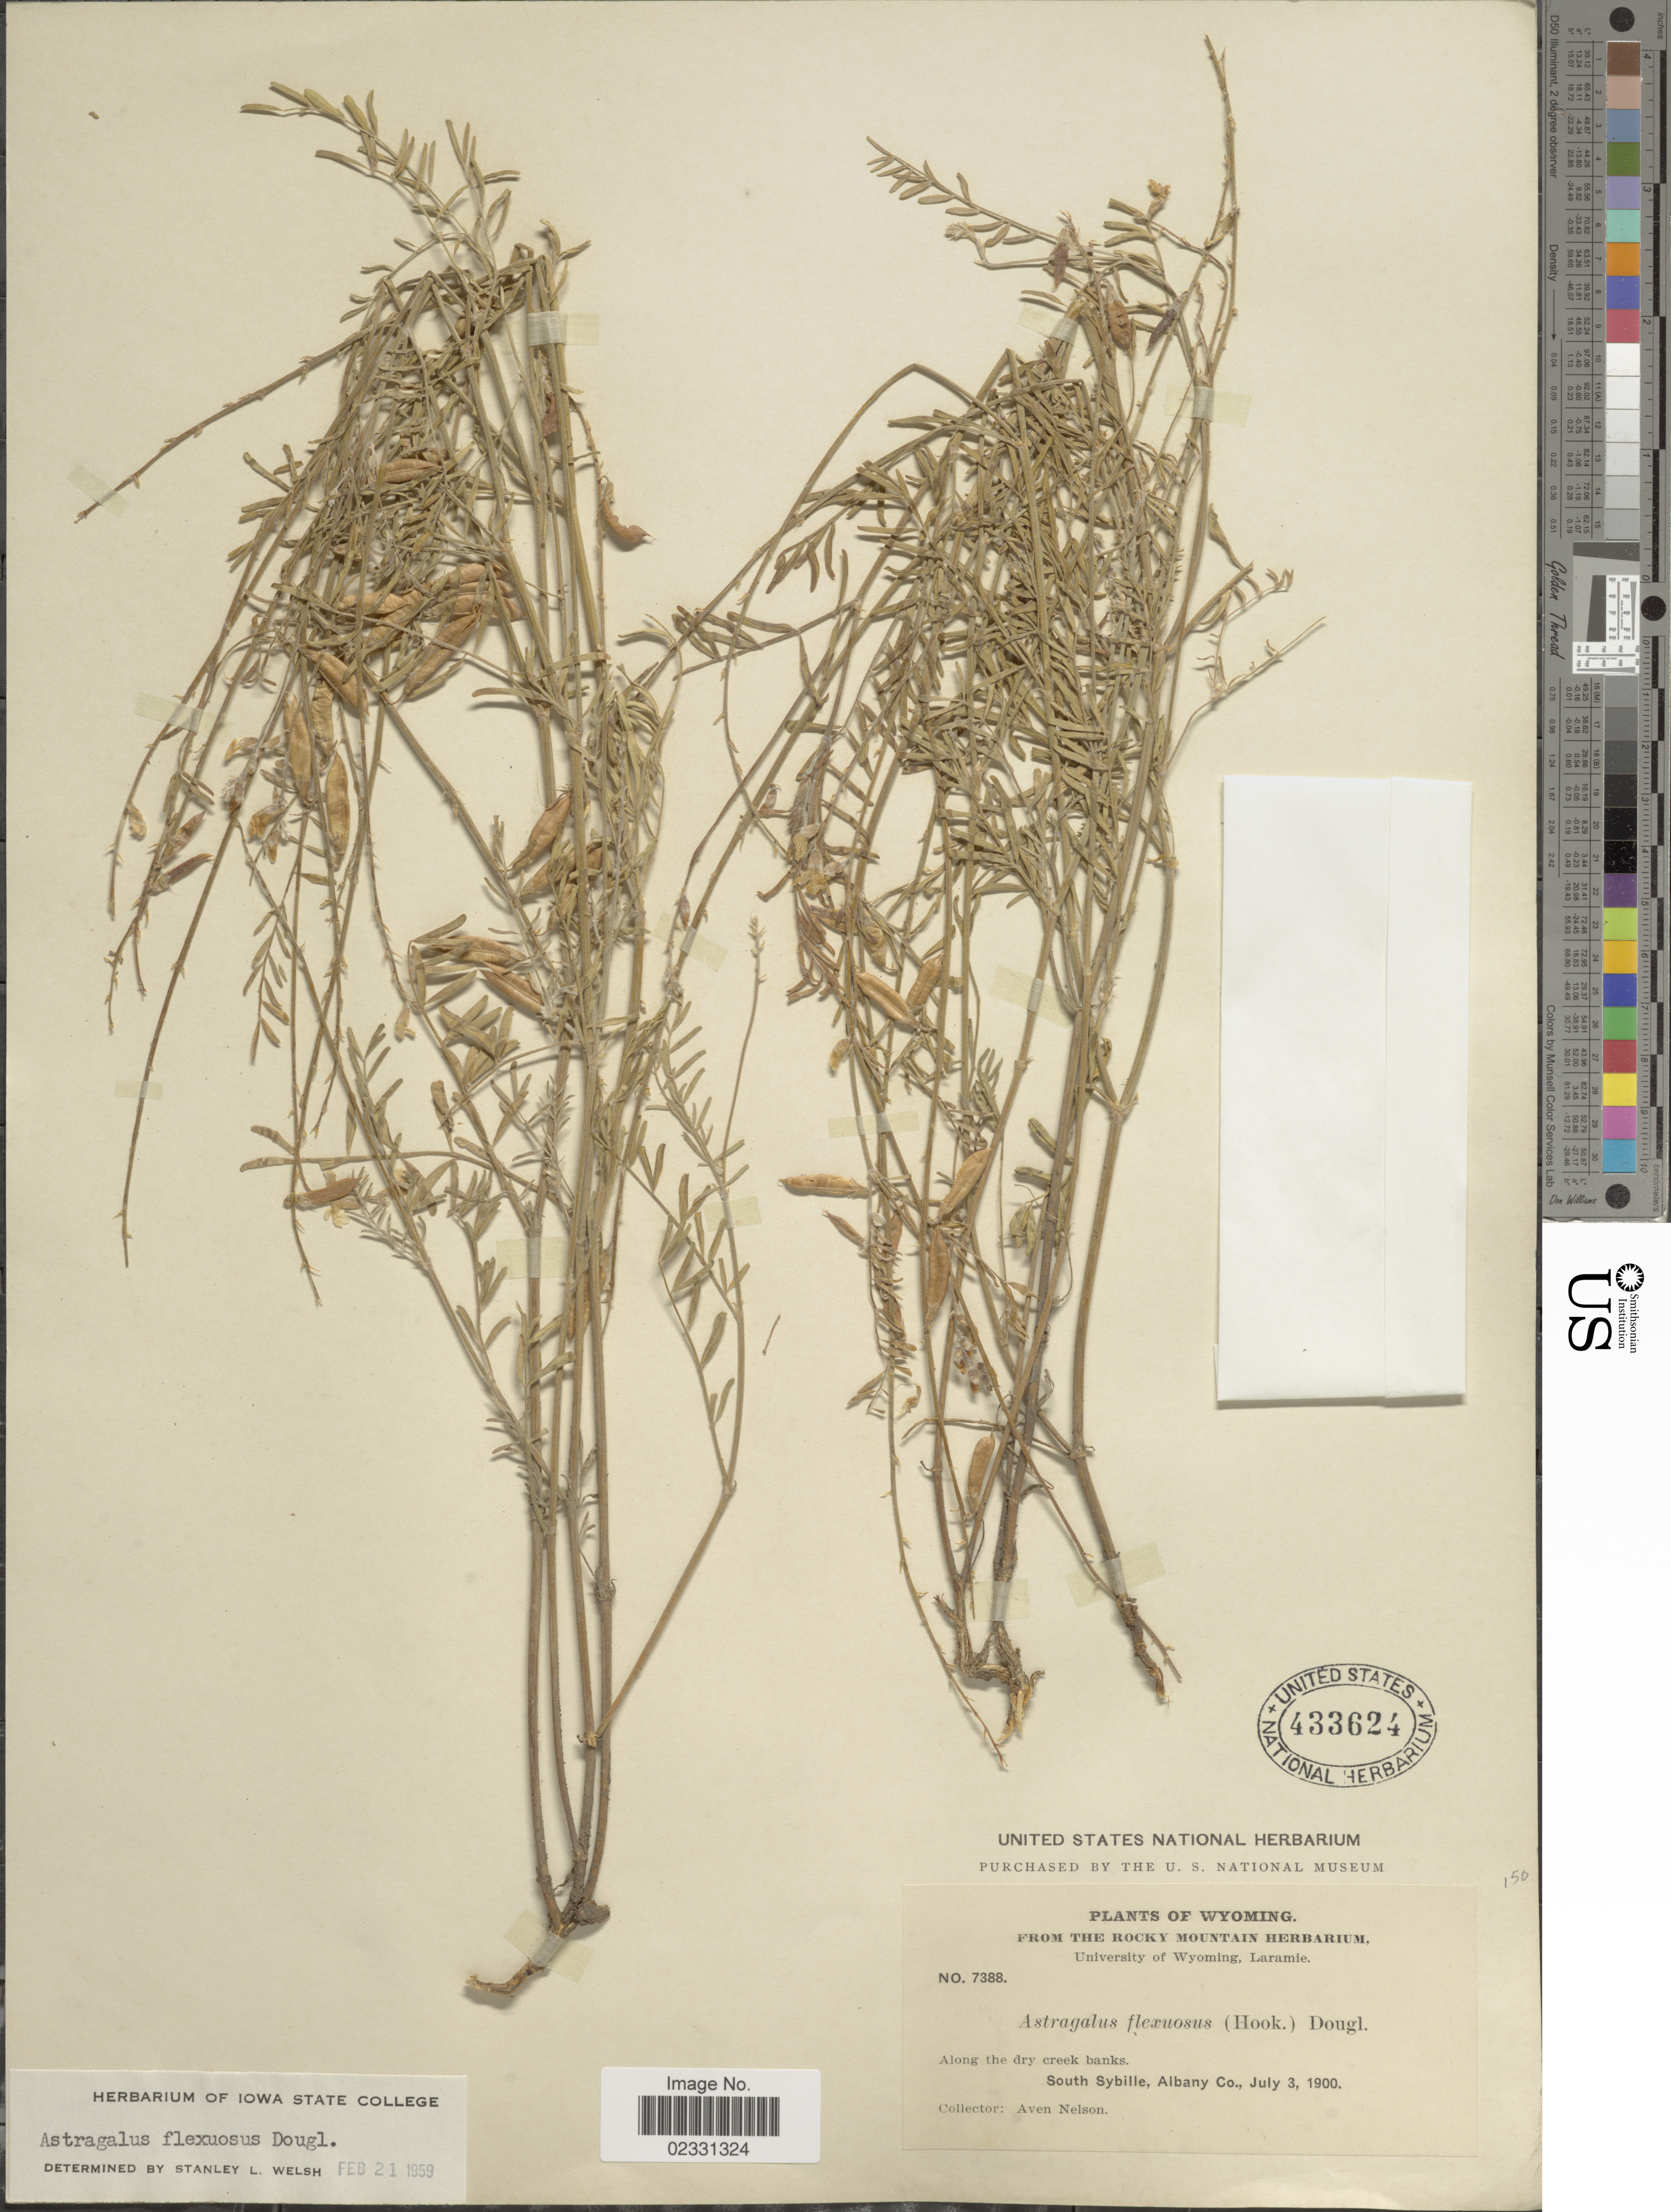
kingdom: Plantae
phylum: Tracheophyta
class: Magnoliopsida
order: Fabales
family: Fabaceae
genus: Astragalus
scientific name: Astragalus flexuosus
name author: (Hook.) Douglas ex G. Don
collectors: A. Nelson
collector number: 7388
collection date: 1900-07-03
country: United States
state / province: Wyoming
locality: South Sybille, Albany Co.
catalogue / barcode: US 433624